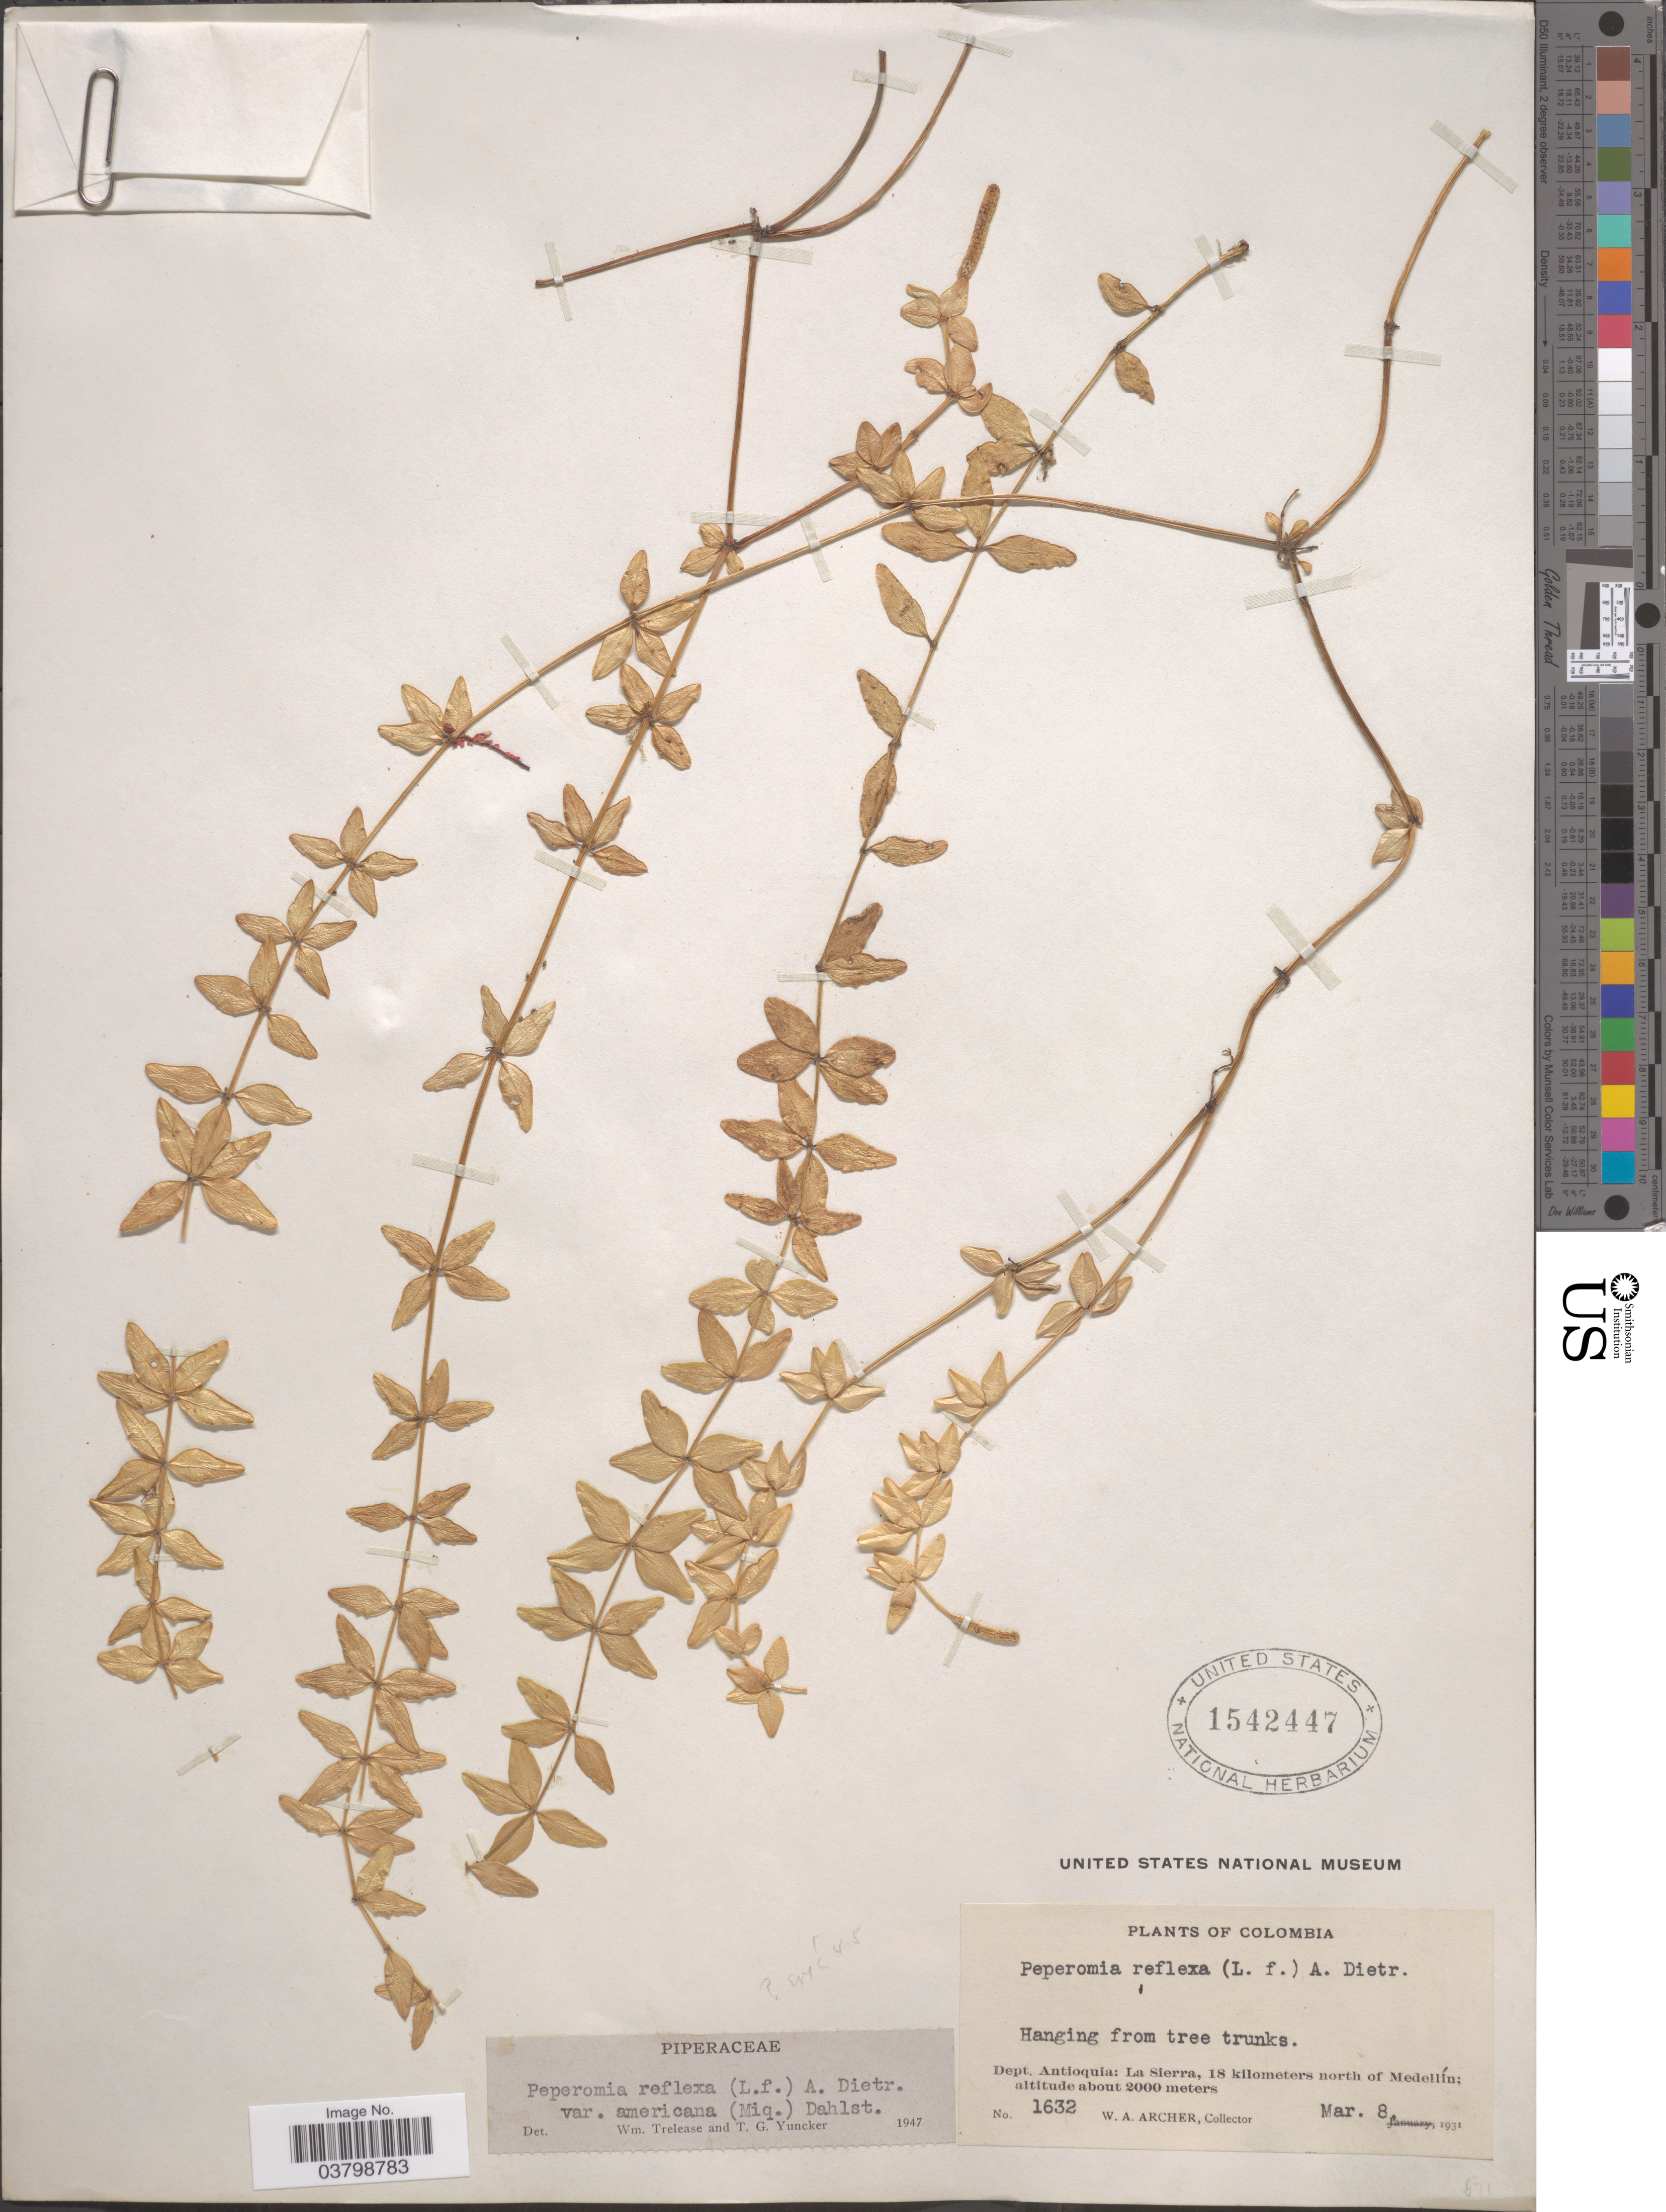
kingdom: Plantae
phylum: Tracheophyta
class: Magnoliopsida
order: Piperales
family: Piperaceae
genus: Peperomia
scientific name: Peperomia tetraphylla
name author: (G. Forst.) Hook. & Arn.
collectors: W. Archer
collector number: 1632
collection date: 1931-03-08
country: Colombia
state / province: Antioquia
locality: Dept. Antioquia: La Sierra, 18 kilometers north of Medellín.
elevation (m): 2000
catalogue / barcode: US 1542447